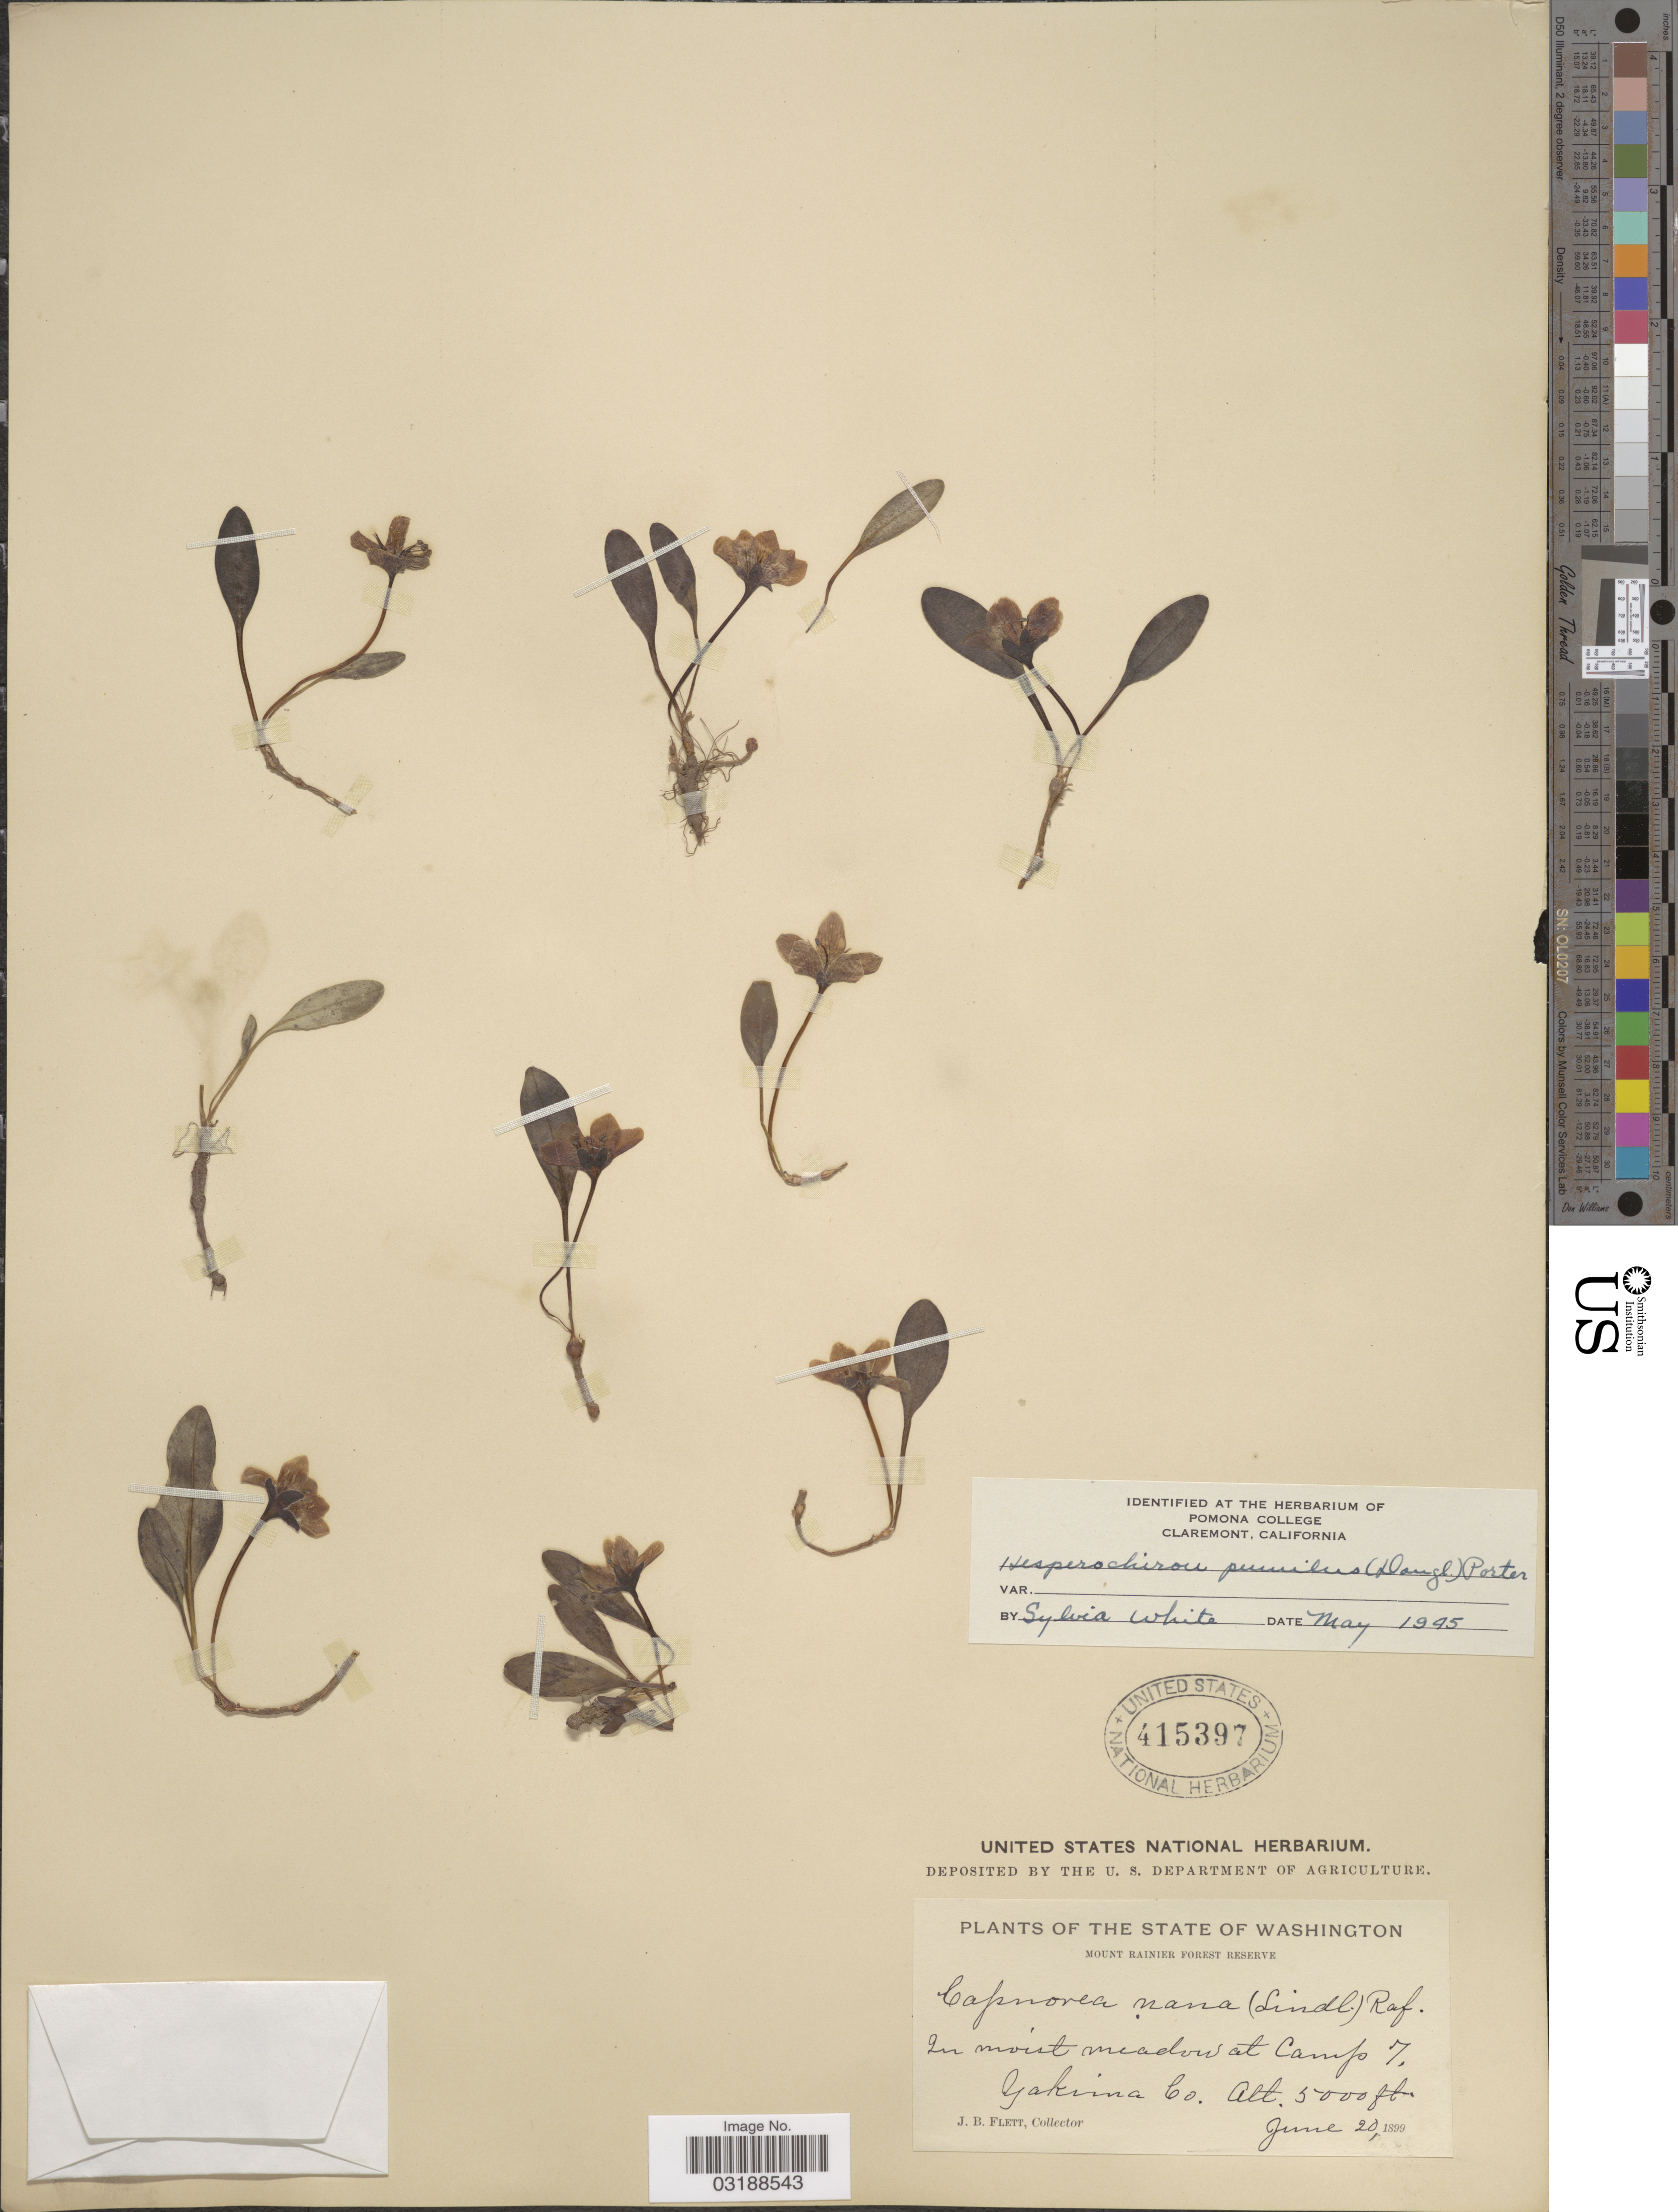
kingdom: Plantae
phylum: Tracheophyta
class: Magnoliopsida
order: Boraginales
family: Hydrophyllaceae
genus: Hesperochiron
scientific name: Hesperochiron pumilus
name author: (Griseb.) Porter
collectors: J. Flett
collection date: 1899-06-20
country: United States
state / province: Washington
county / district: Yakima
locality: Mount Rainier Forest Reserve, In moist meadow at Camp 7, Yakima Co.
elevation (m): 1524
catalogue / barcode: US 415397